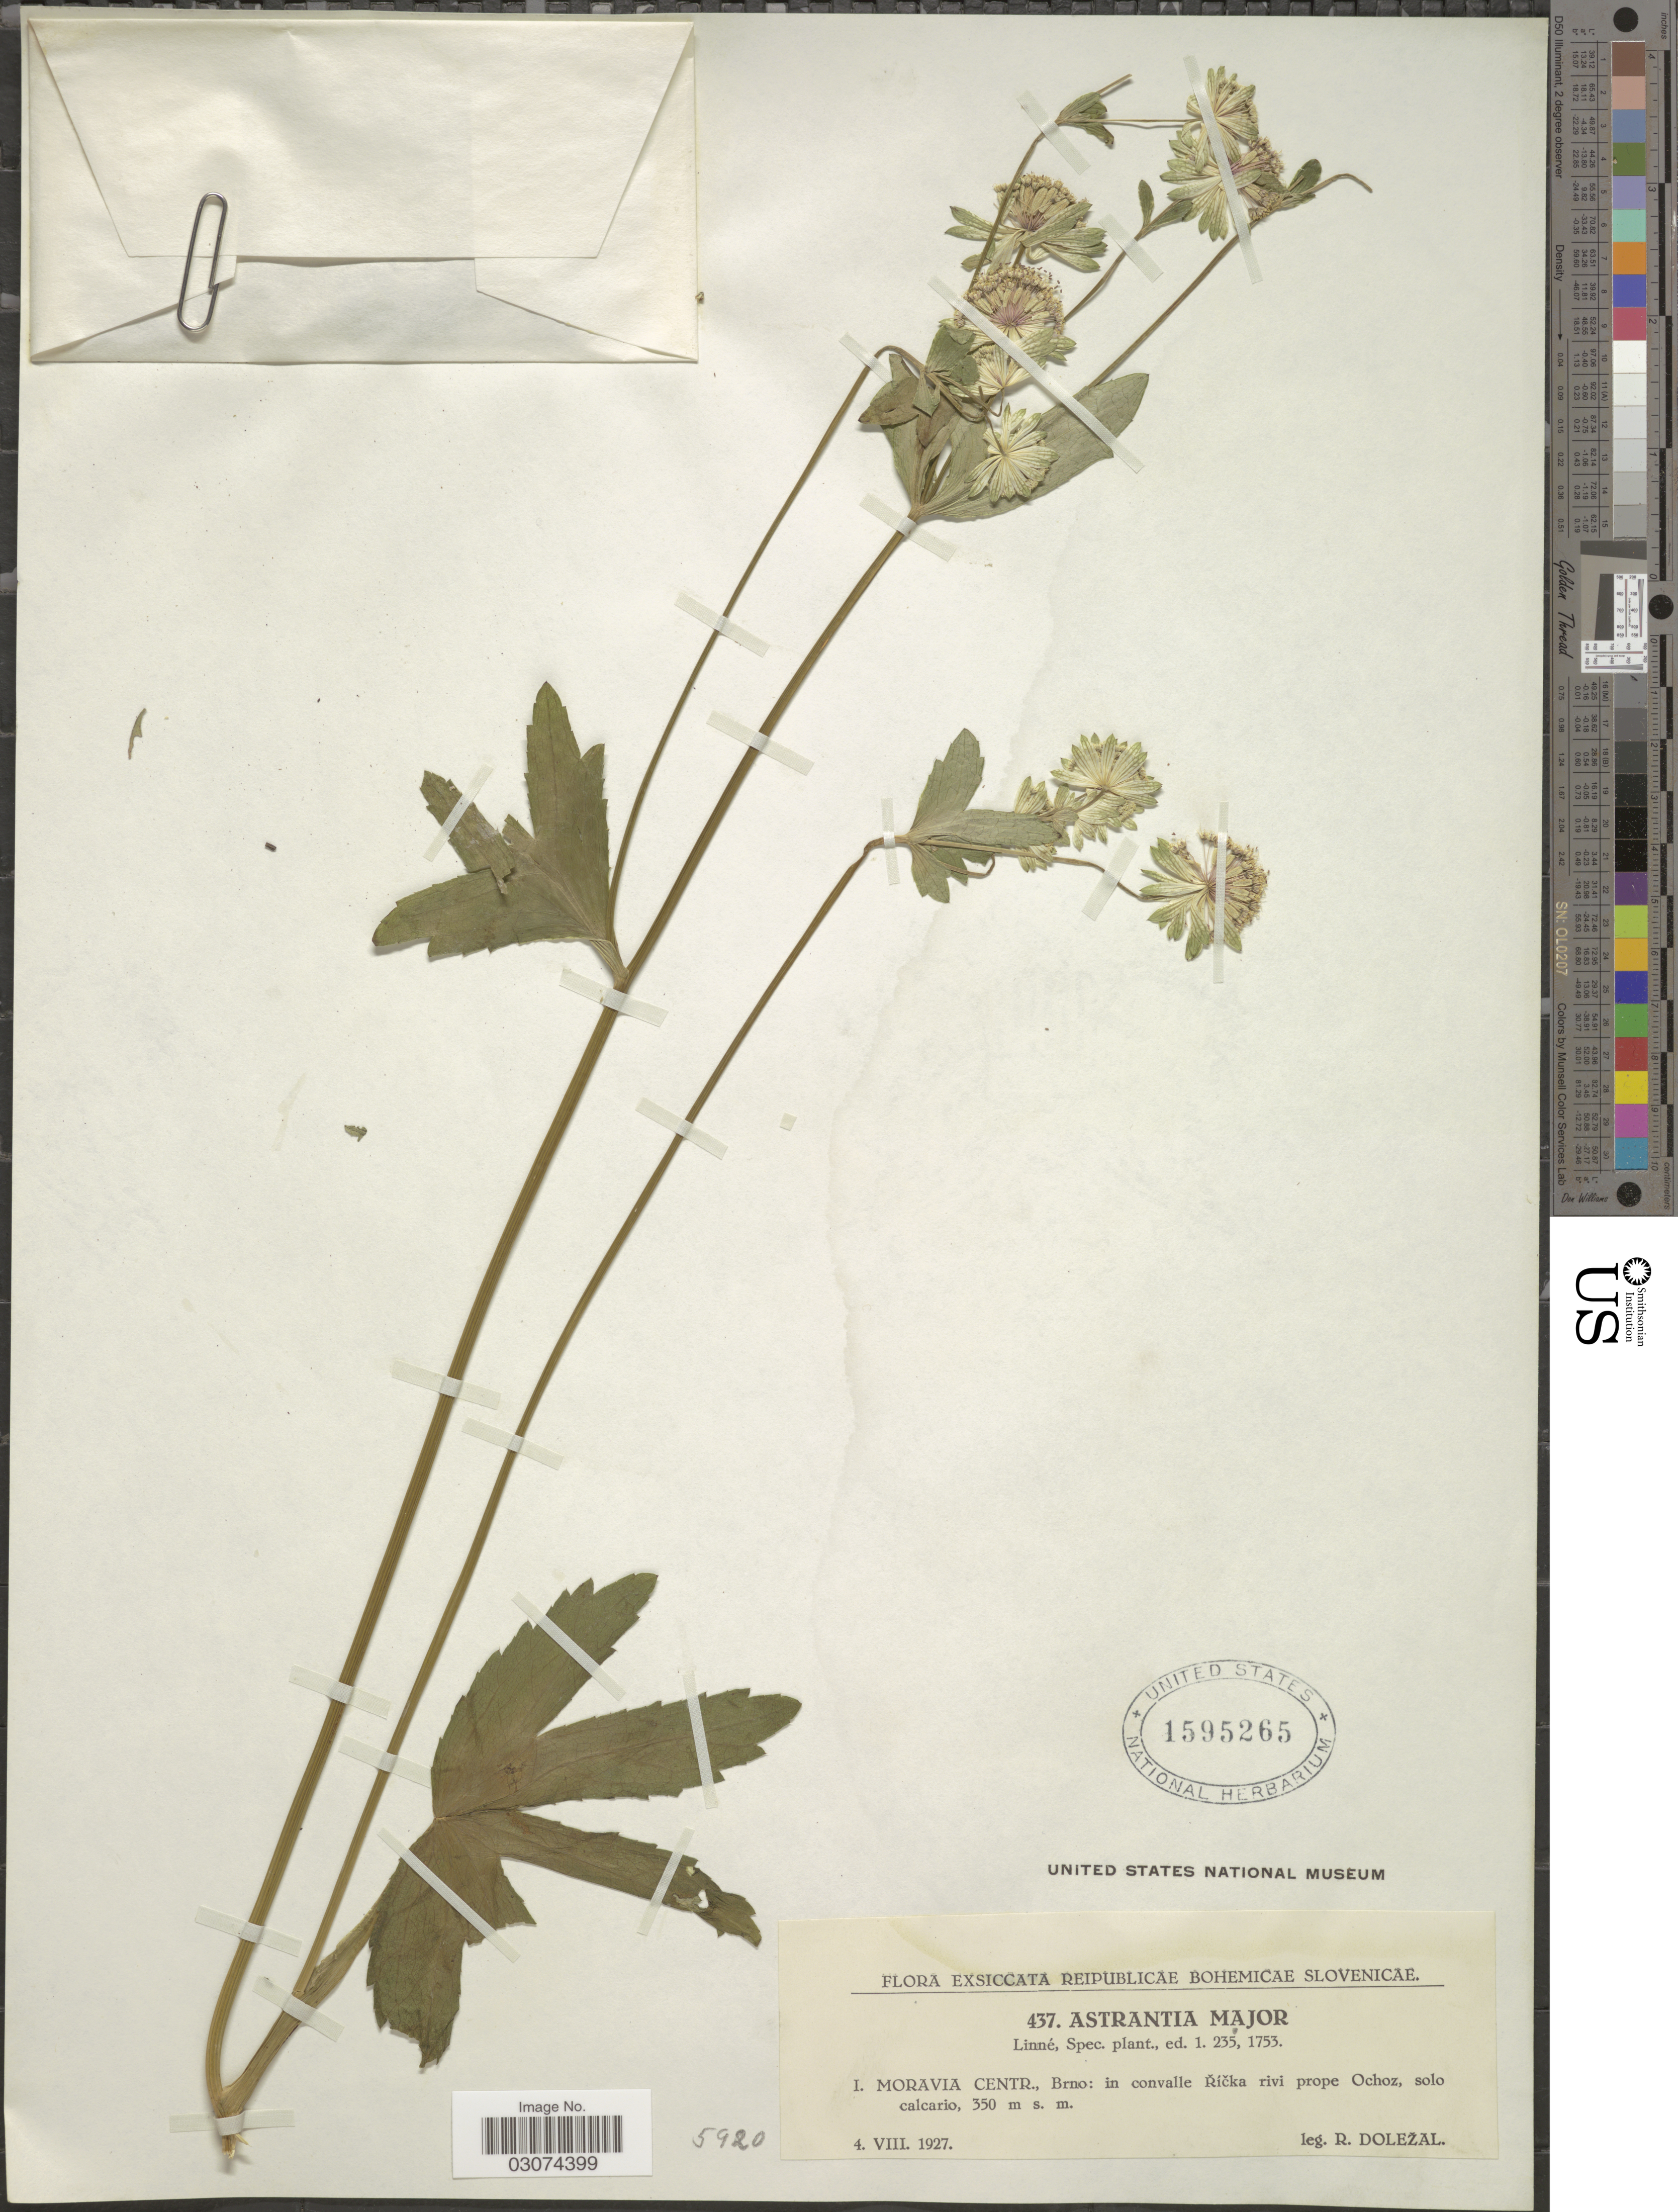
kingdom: Plantae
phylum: Tracheophyta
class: Magnoliopsida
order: Apiales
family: Apiaceae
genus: Astrantia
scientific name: Astrantia major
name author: L.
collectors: R. Dolezal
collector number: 437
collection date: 1927-08-04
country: Czechia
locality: Reipublicae Bohemicae Slovenicae. Moravia Centr., Brno: in convalle Rícka rivi prope Ochoz, solo calcario.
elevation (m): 350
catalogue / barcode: US 1595265